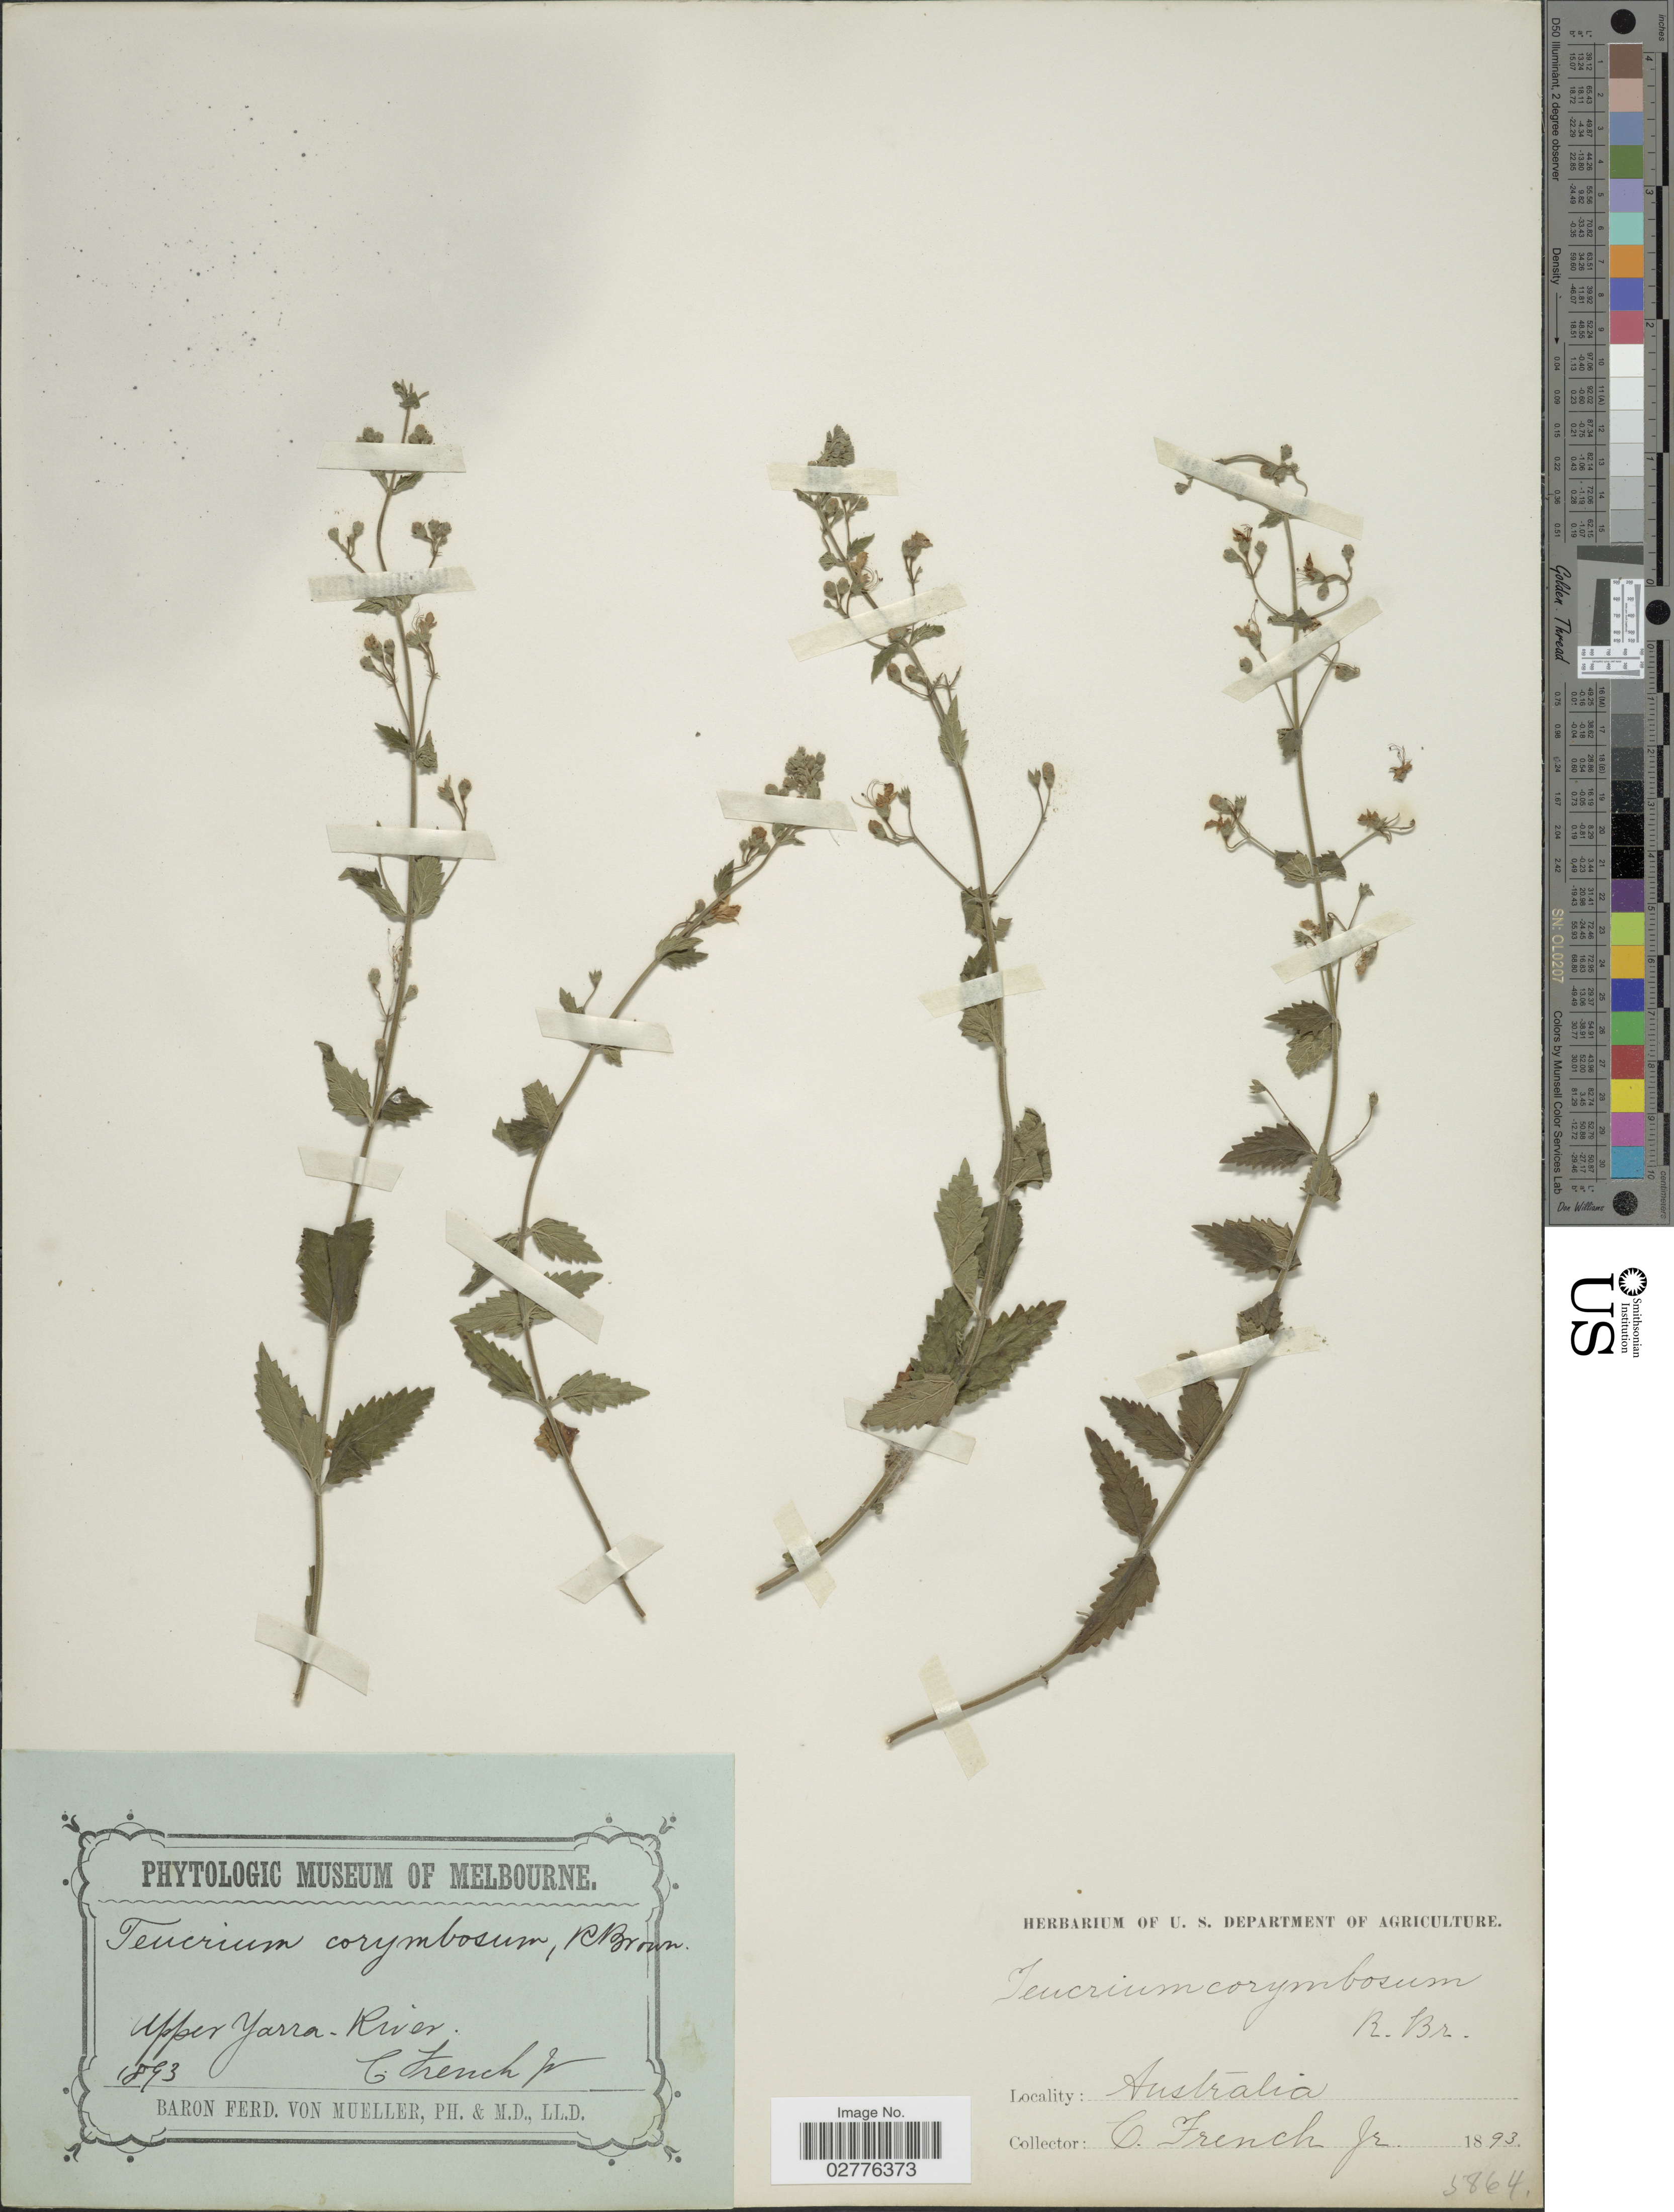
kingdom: Plantae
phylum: Tracheophyta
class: Magnoliopsida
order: Lamiales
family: Lamiaceae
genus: Teucrium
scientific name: Teucrium corymbosum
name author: R. Br.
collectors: C. French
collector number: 5864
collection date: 1893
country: Australia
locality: Upper Yarra-River.